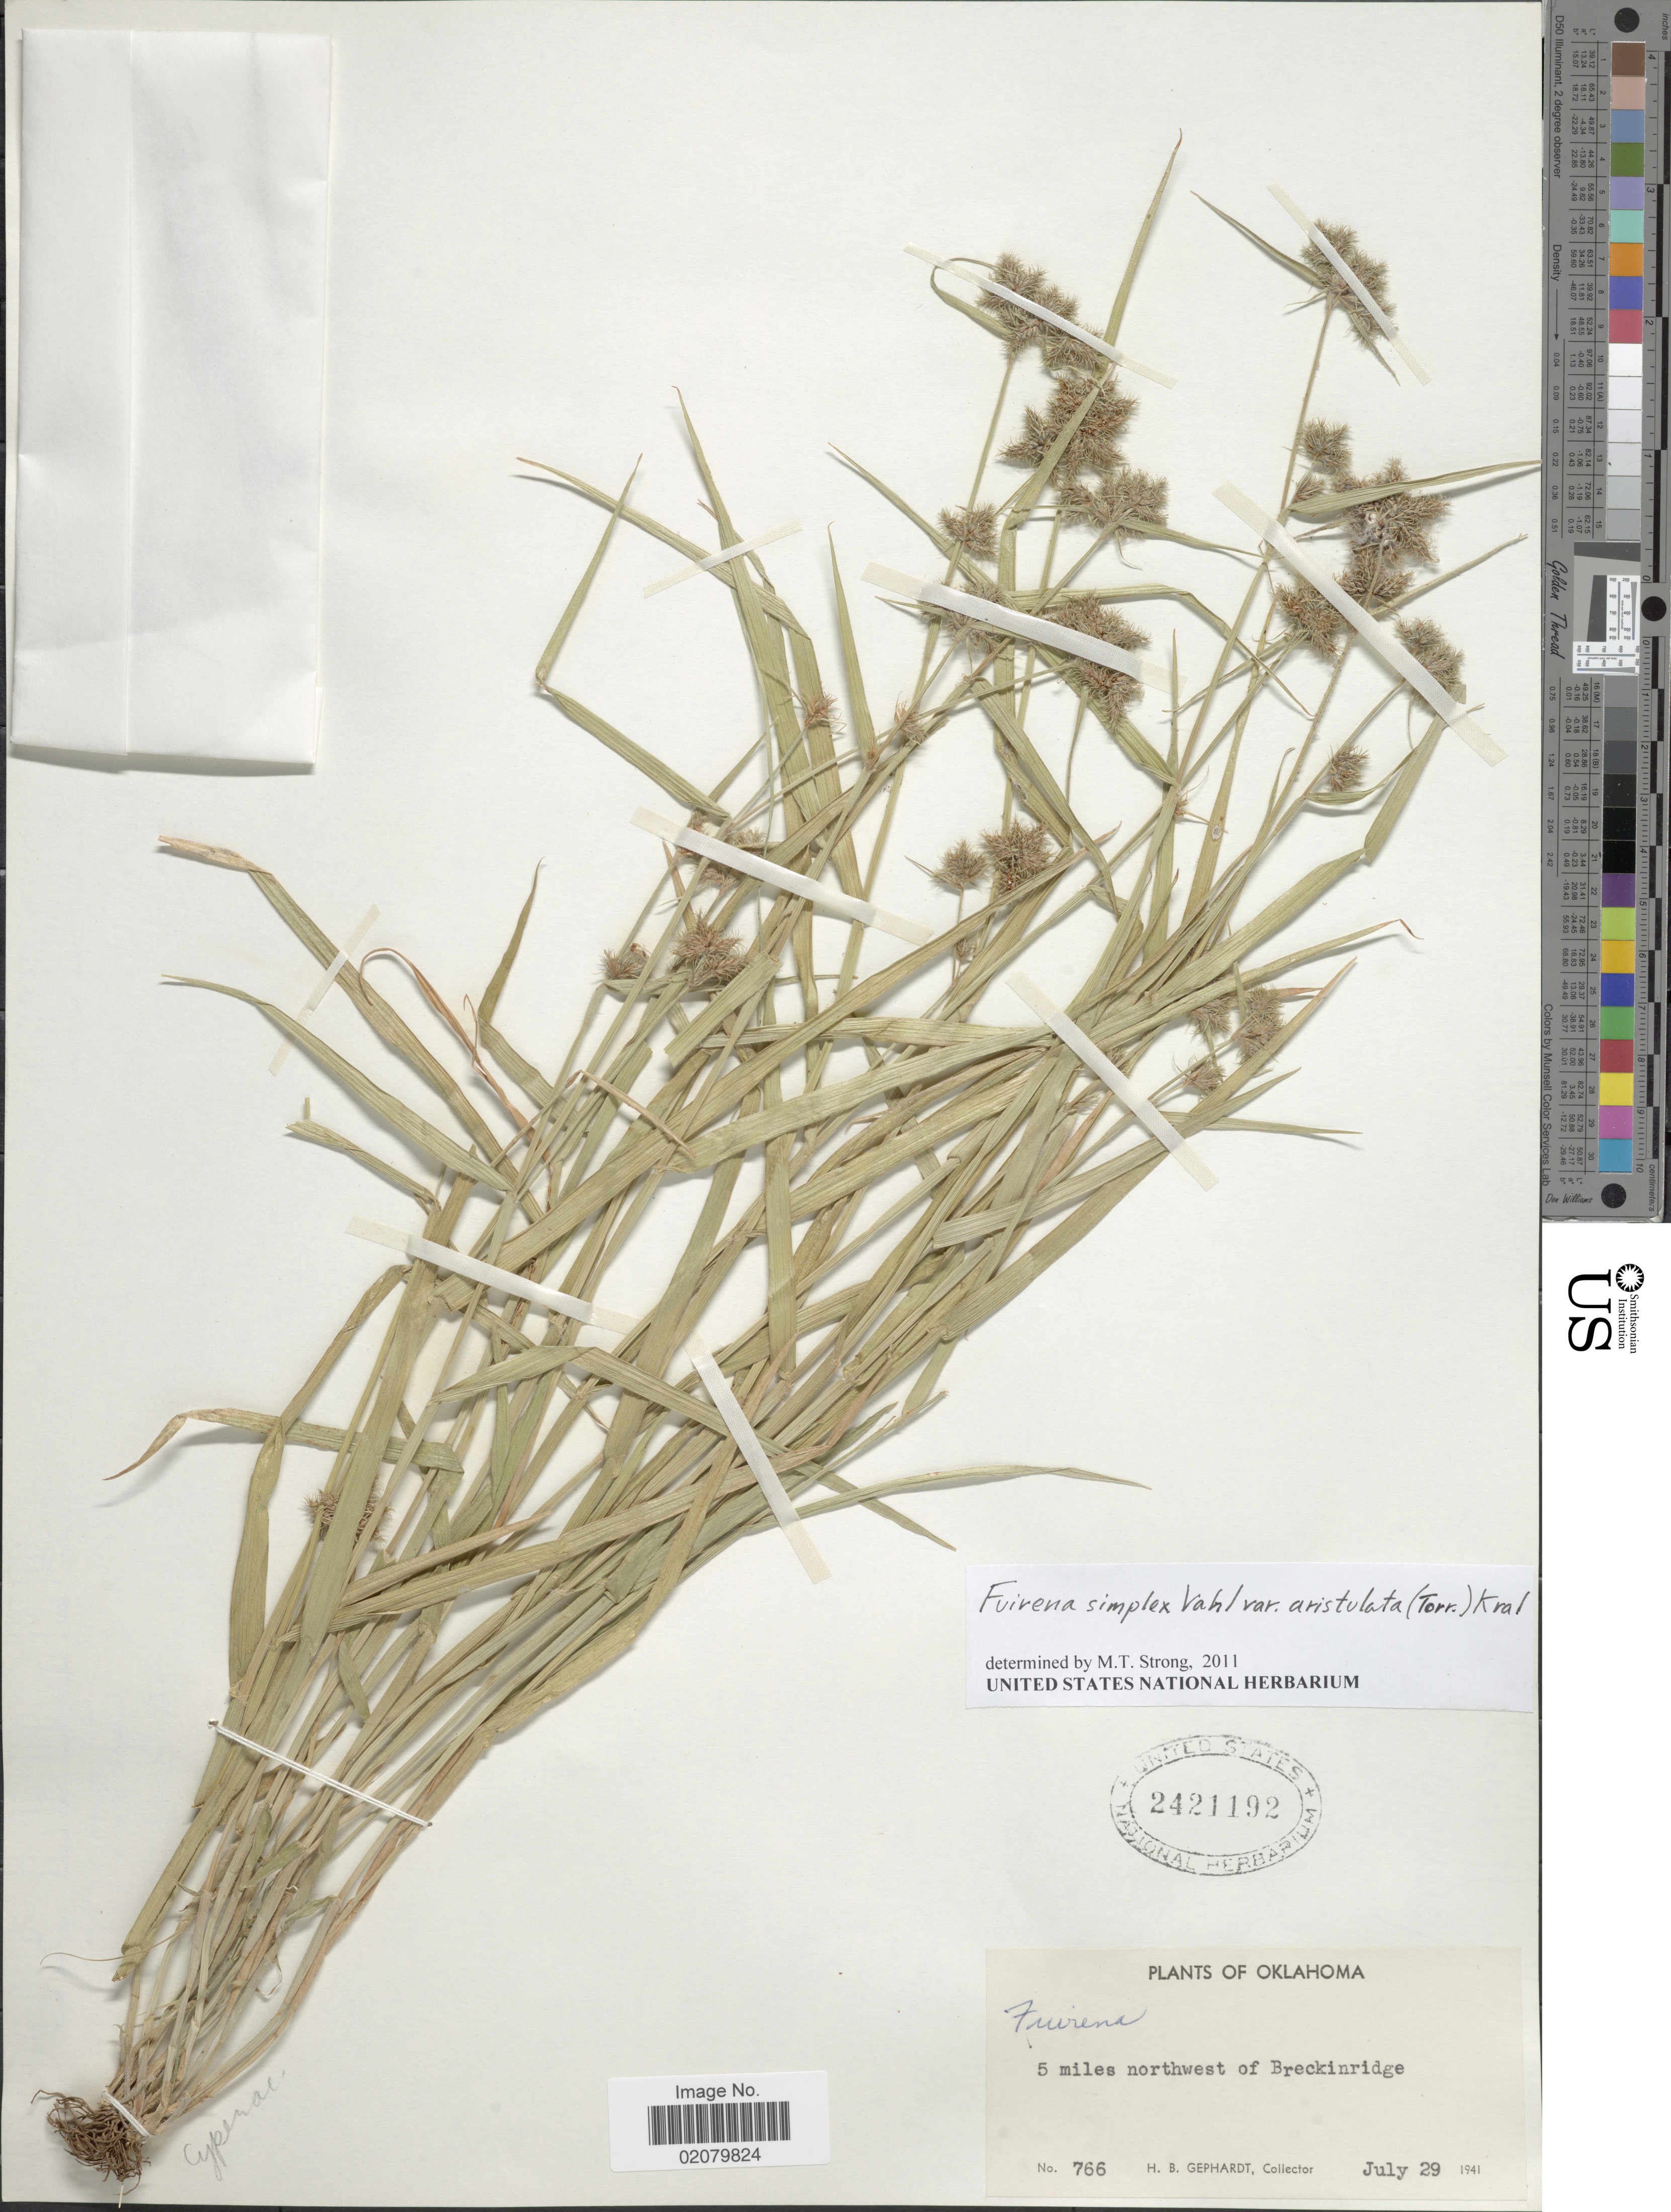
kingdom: Plantae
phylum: Tracheophyta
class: Liliopsida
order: Poales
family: Cyperaceae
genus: Fuirena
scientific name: Fuirena simplex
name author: Vahl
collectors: H. Gephardt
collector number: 766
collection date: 1941-07-29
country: United States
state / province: Oklahoma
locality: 5 miles northwest of Breckinridge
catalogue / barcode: US 2421192